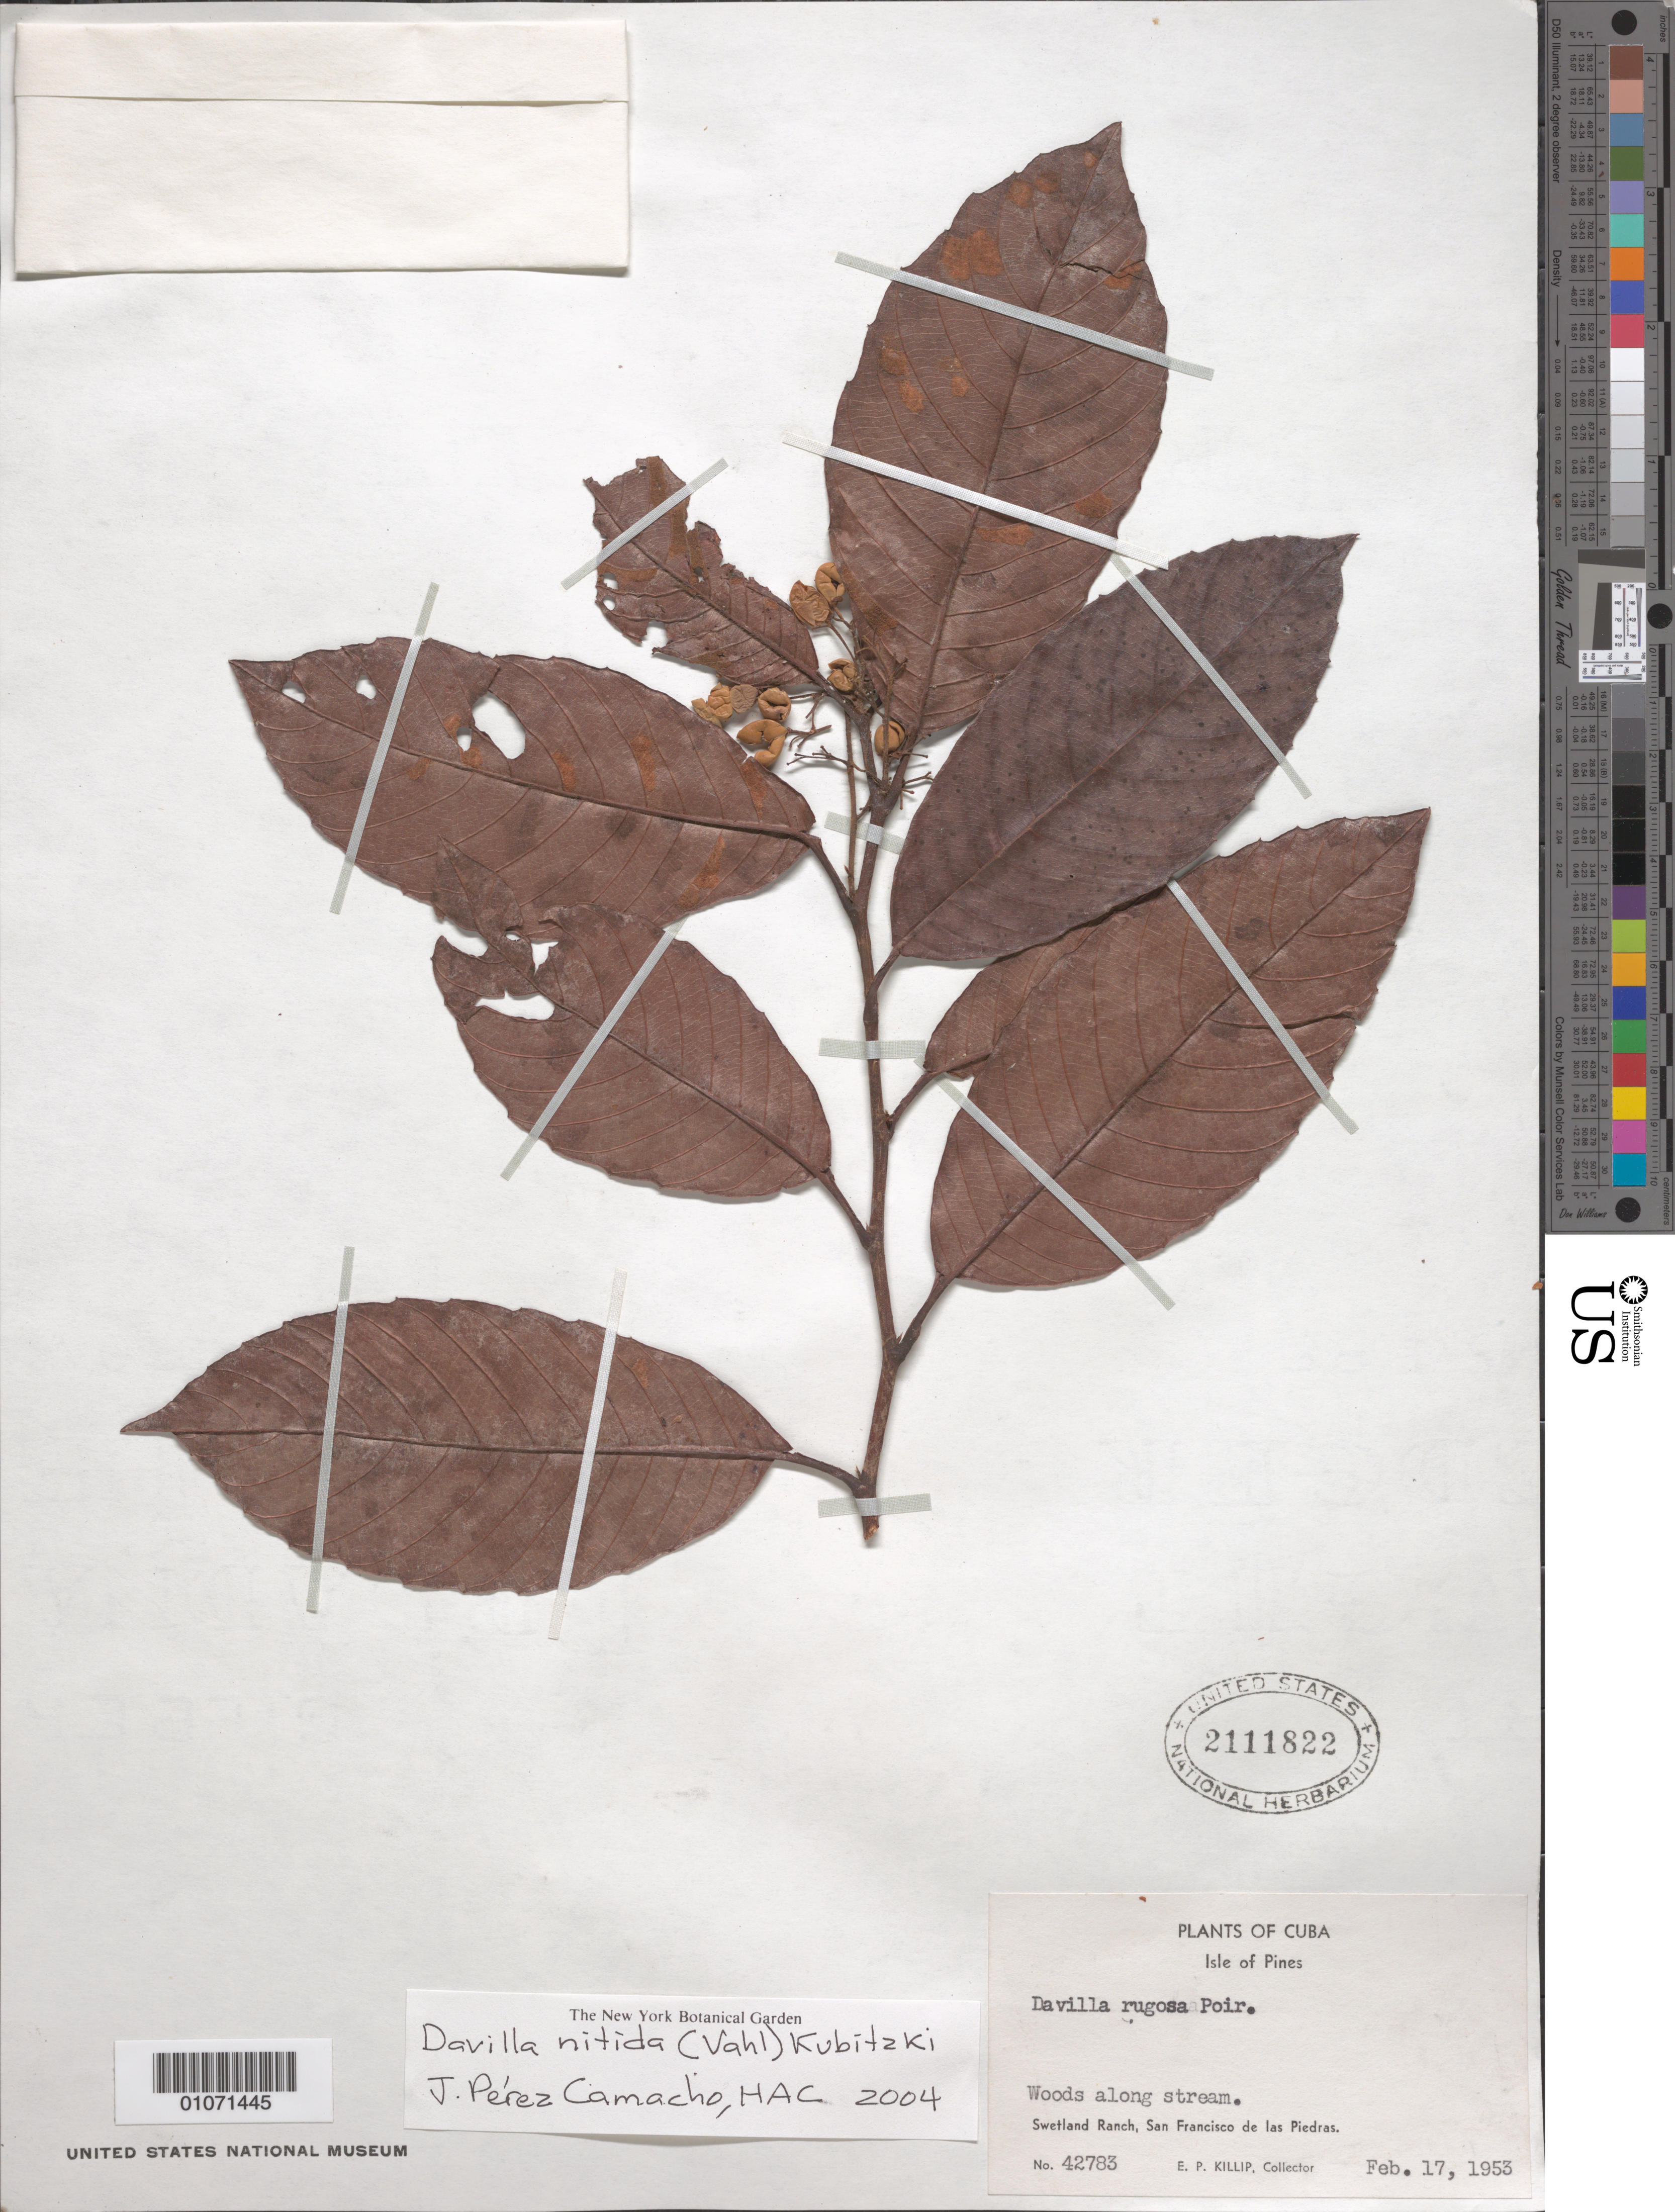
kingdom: Plantae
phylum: Tracheophyta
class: Magnoliopsida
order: Dilleniales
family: Dilleniaceae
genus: Davilla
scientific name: Davilla nitida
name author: (Vahl) Kubitzki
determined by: Peréz-Camacho, J.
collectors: E. P. Killip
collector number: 42783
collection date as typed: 17 Feb 1953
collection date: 1953-02-17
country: Cuba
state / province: Isla de La Juventud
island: Isla de la Juventud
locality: San Francisco de las Piedras, Swetland Ranch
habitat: Woods along stream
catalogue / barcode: US 2111822